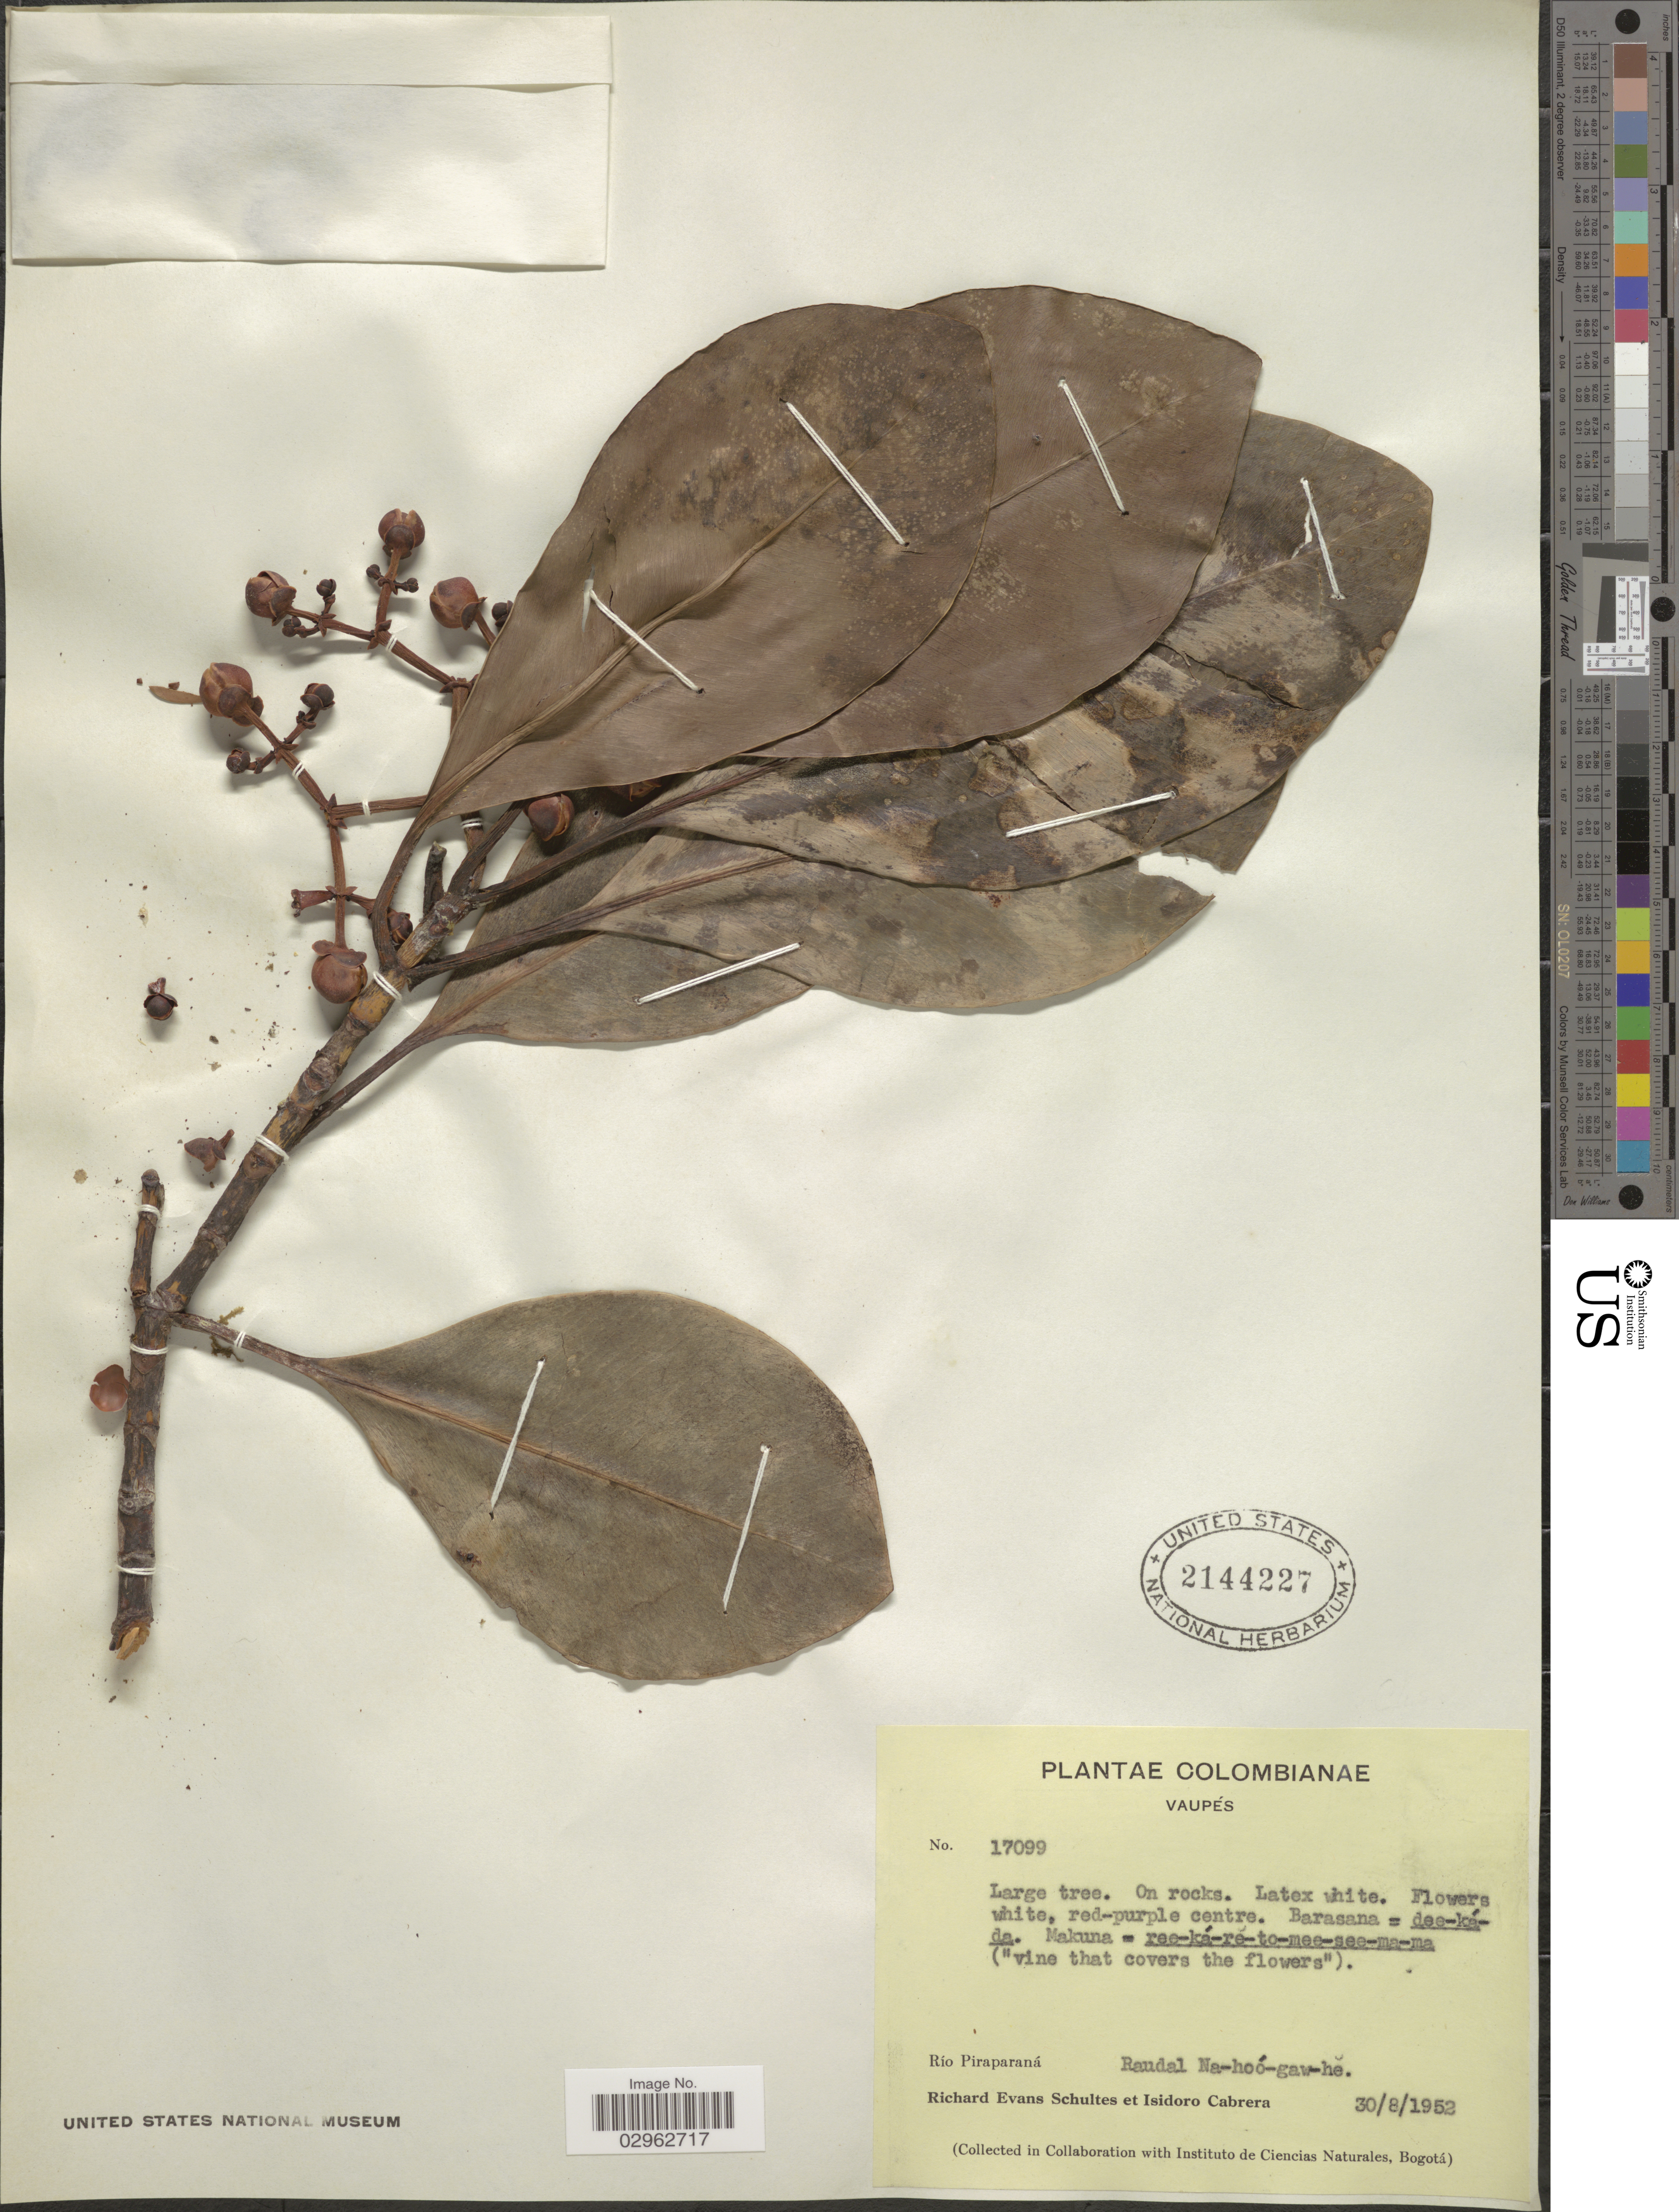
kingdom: Plantae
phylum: Tracheophyta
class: Magnoliopsida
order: Malpighiales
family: Clusiaceae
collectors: R. E. Schultes & I. Cabrera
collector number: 17099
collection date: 1952-08-30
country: Colombia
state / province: Vaupés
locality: Río Piraparaná, Raudal Na-hoó-gaw-he.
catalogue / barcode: US 2144227